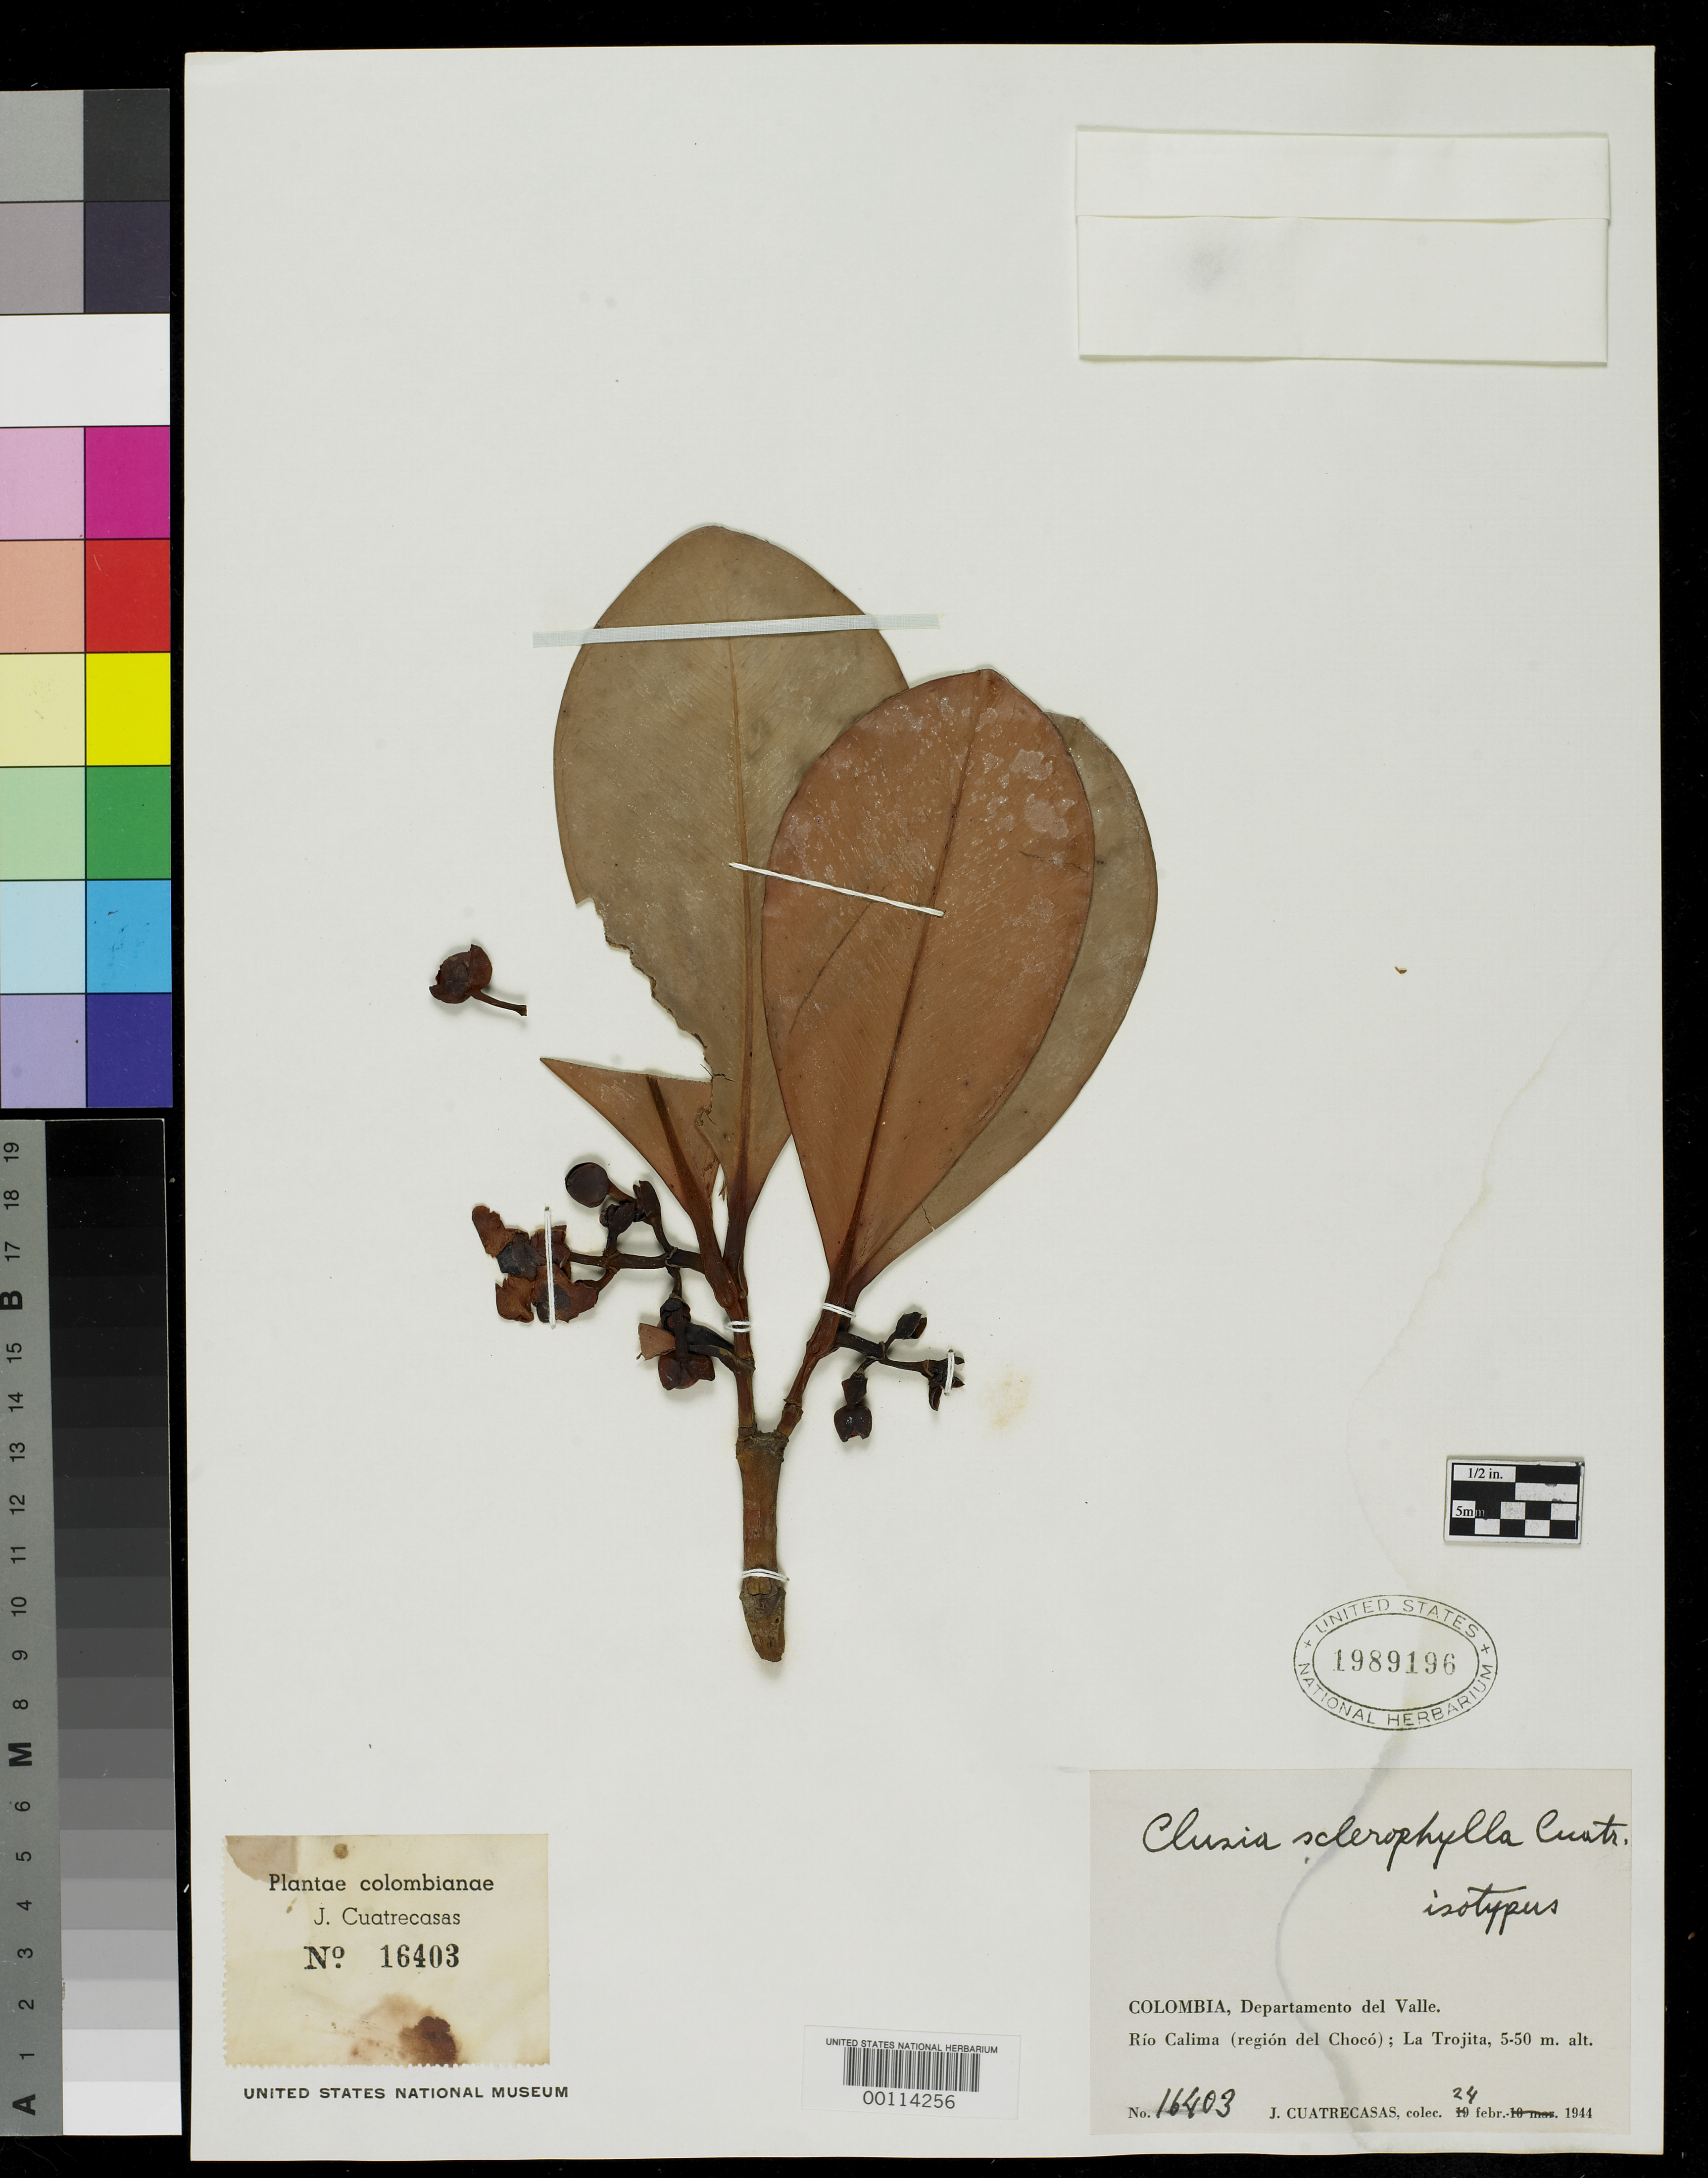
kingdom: Plantae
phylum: Tracheophyta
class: Magnoliopsida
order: Malpighiales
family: Clusiaceae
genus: Clusia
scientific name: Clusia sclerophylla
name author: Cuatrec.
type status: Isotype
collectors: J. Cuatrecasas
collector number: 16403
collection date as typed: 24 Feb 1944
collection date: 1944-02-24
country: Colombia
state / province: Valle del Cauca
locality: La Tojita.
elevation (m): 5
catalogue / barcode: US 1989196